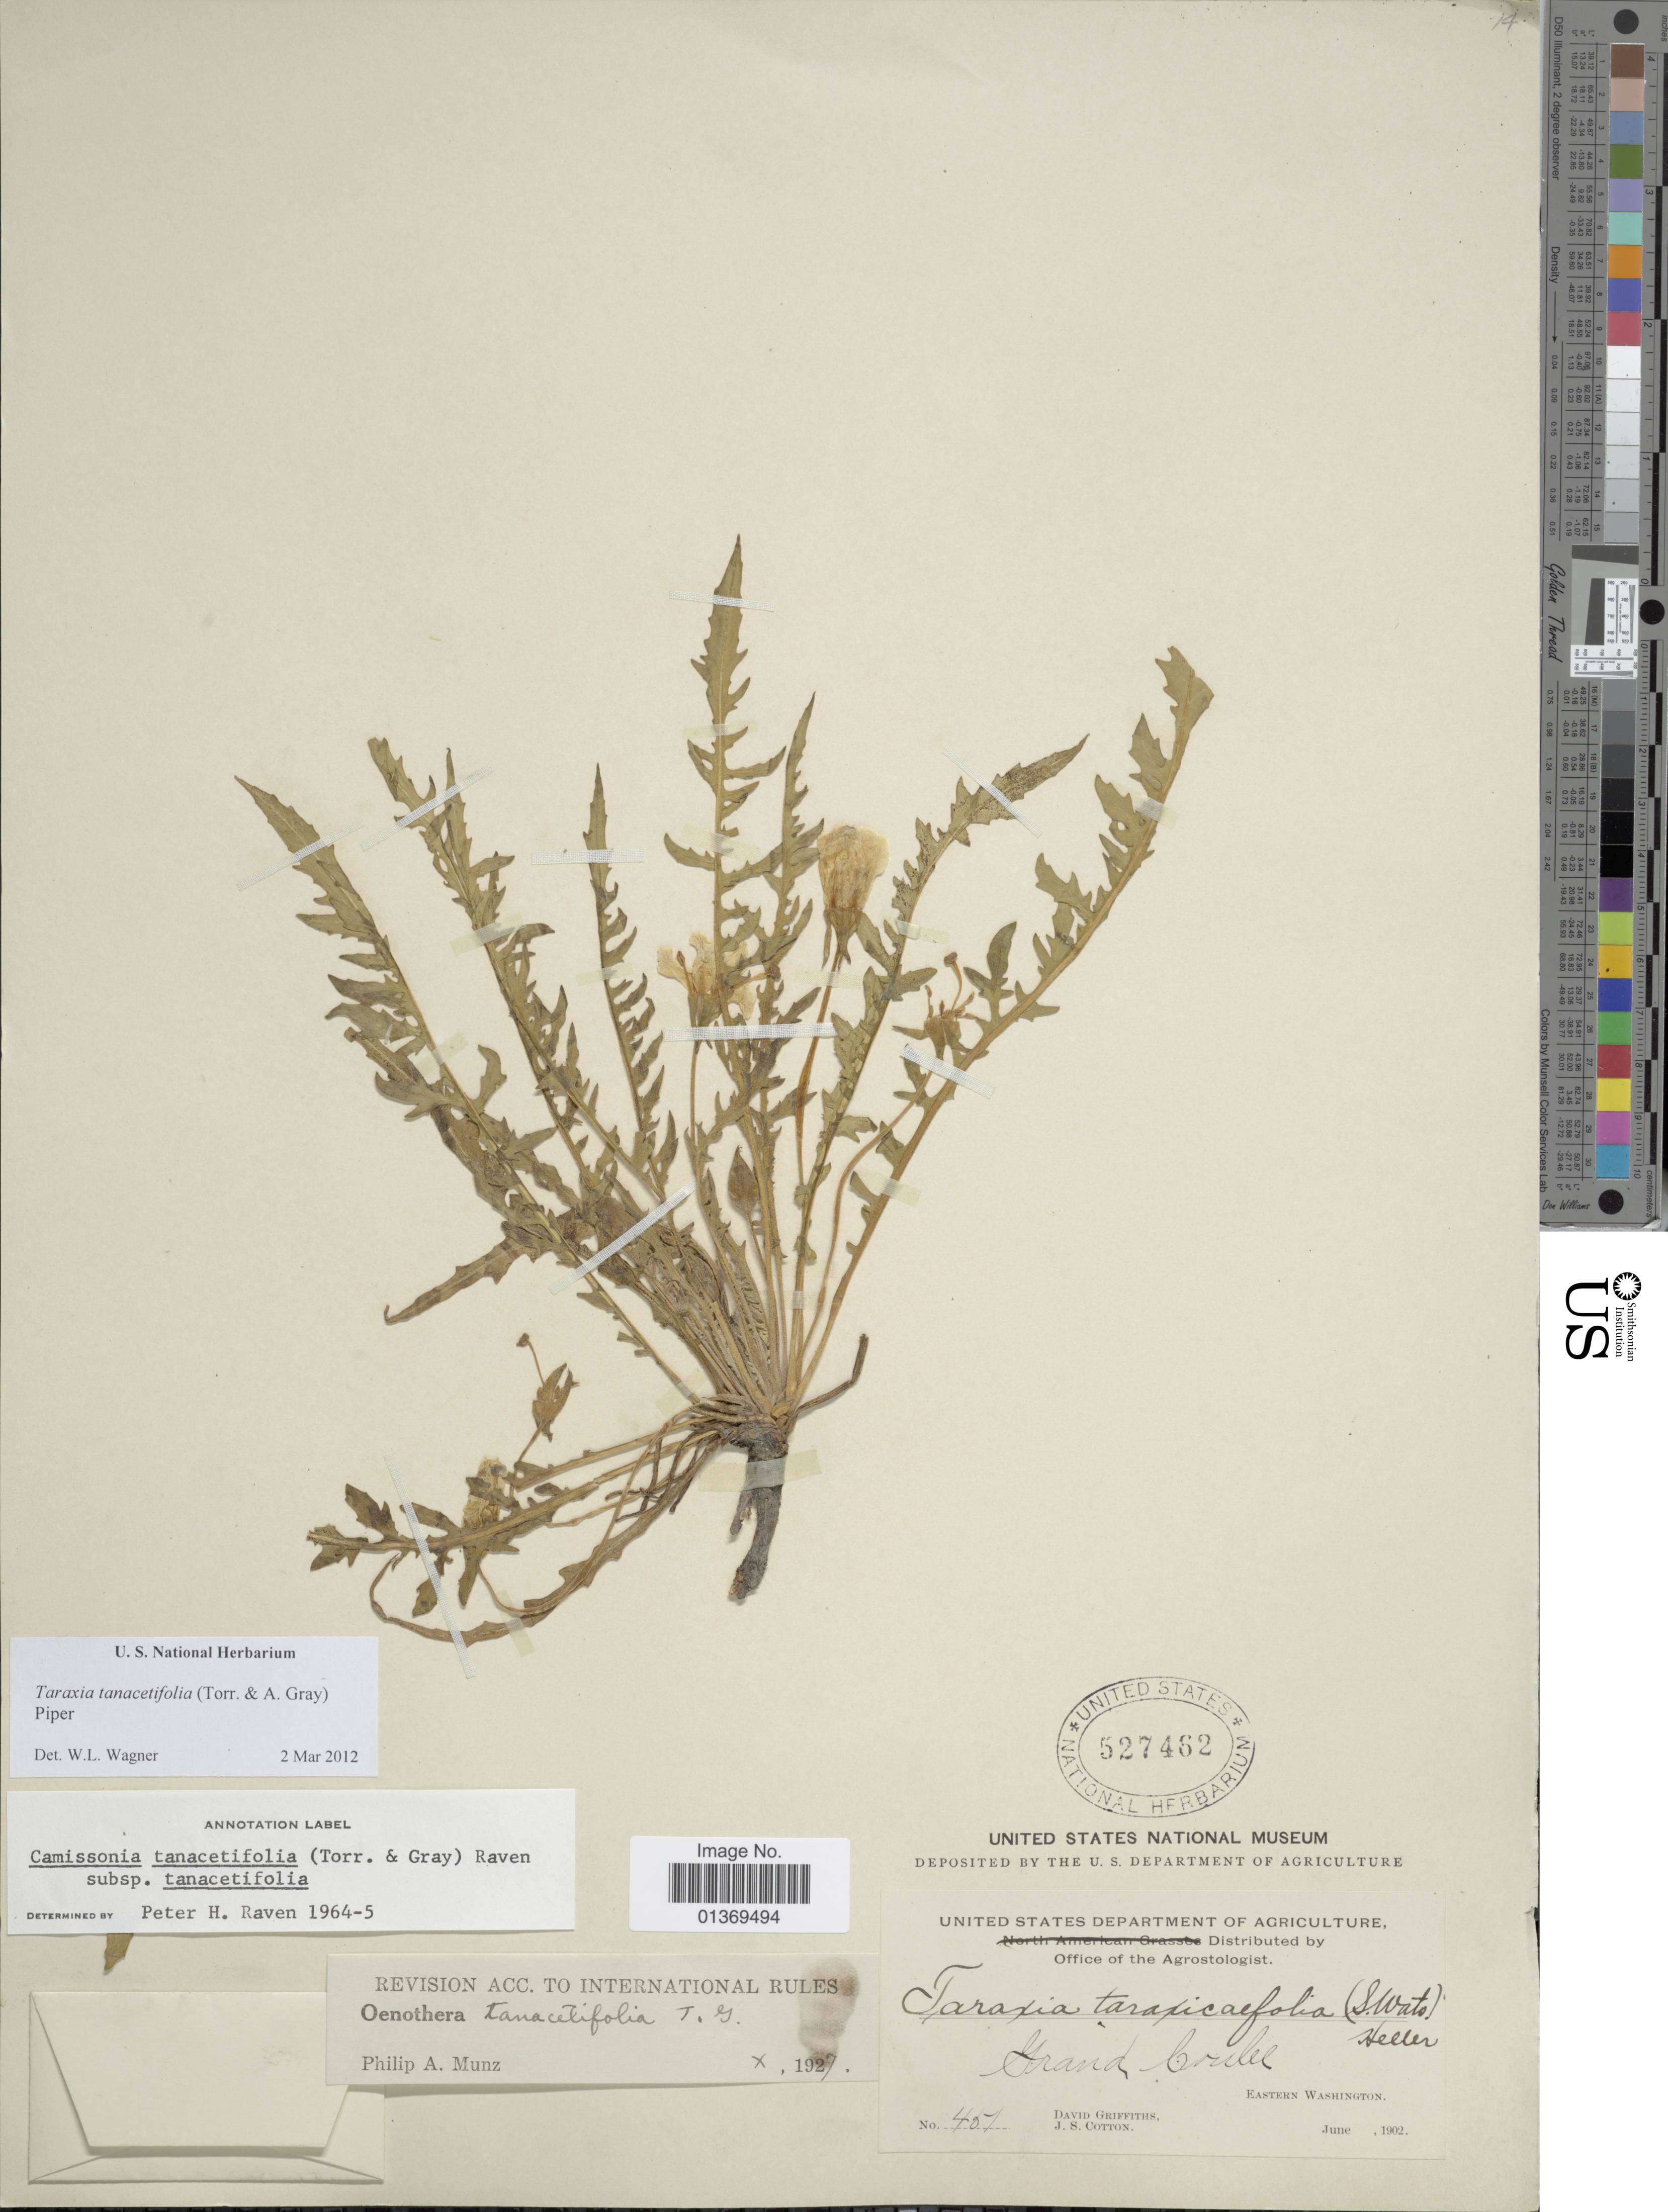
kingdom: Plantae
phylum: Tracheophyta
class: Magnoliopsida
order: Myrtales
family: Onagraceae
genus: Taraxia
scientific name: Taraxia tanacetifolia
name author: (Torr. & A. Gray) Piper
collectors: D. Griffiths & J. S. Cotton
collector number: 467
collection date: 1902-06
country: United States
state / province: Washington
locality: Grand Coulee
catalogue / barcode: US 527462